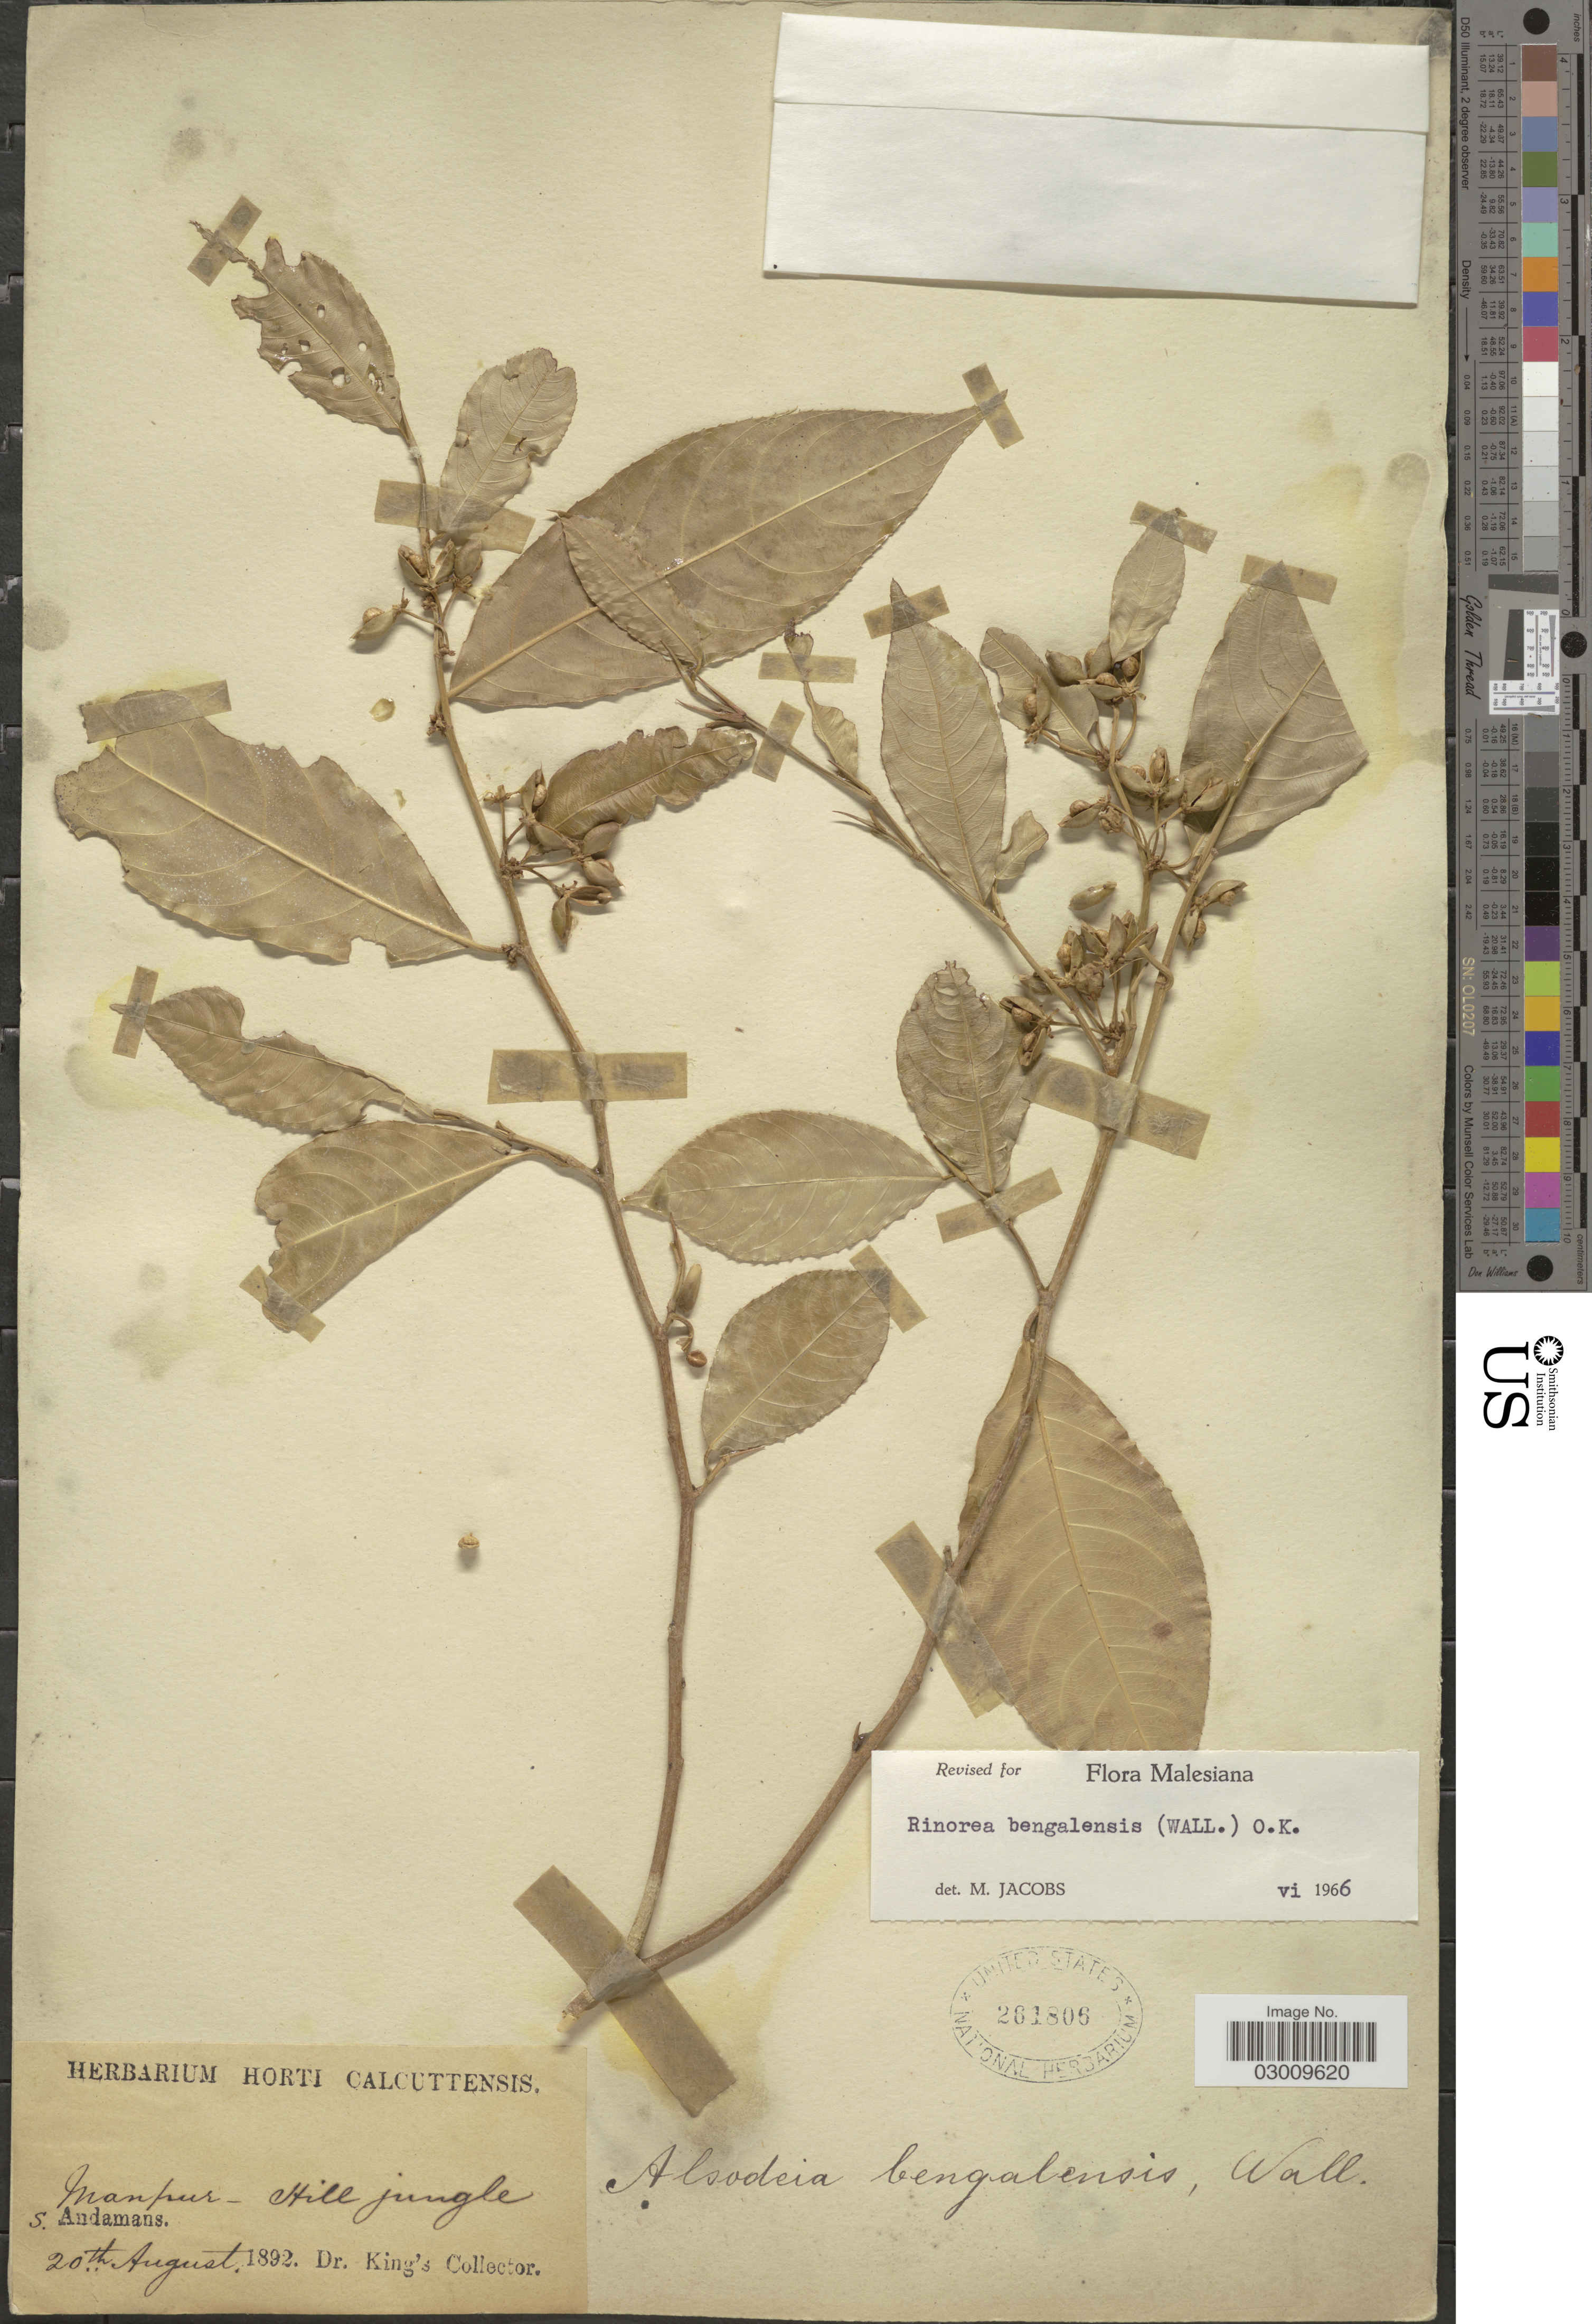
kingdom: Plantae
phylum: Tracheophyta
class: Magnoliopsida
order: Malpighiales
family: Violaceae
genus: Rinorea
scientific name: Rinorea bengalensis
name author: (Wall.) Kuntze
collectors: Dr. King's collector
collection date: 1892-08-20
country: India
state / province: Andaman and Nicobar Islands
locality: Manpur-Hill jungle. S. Andamans.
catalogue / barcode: US 261806